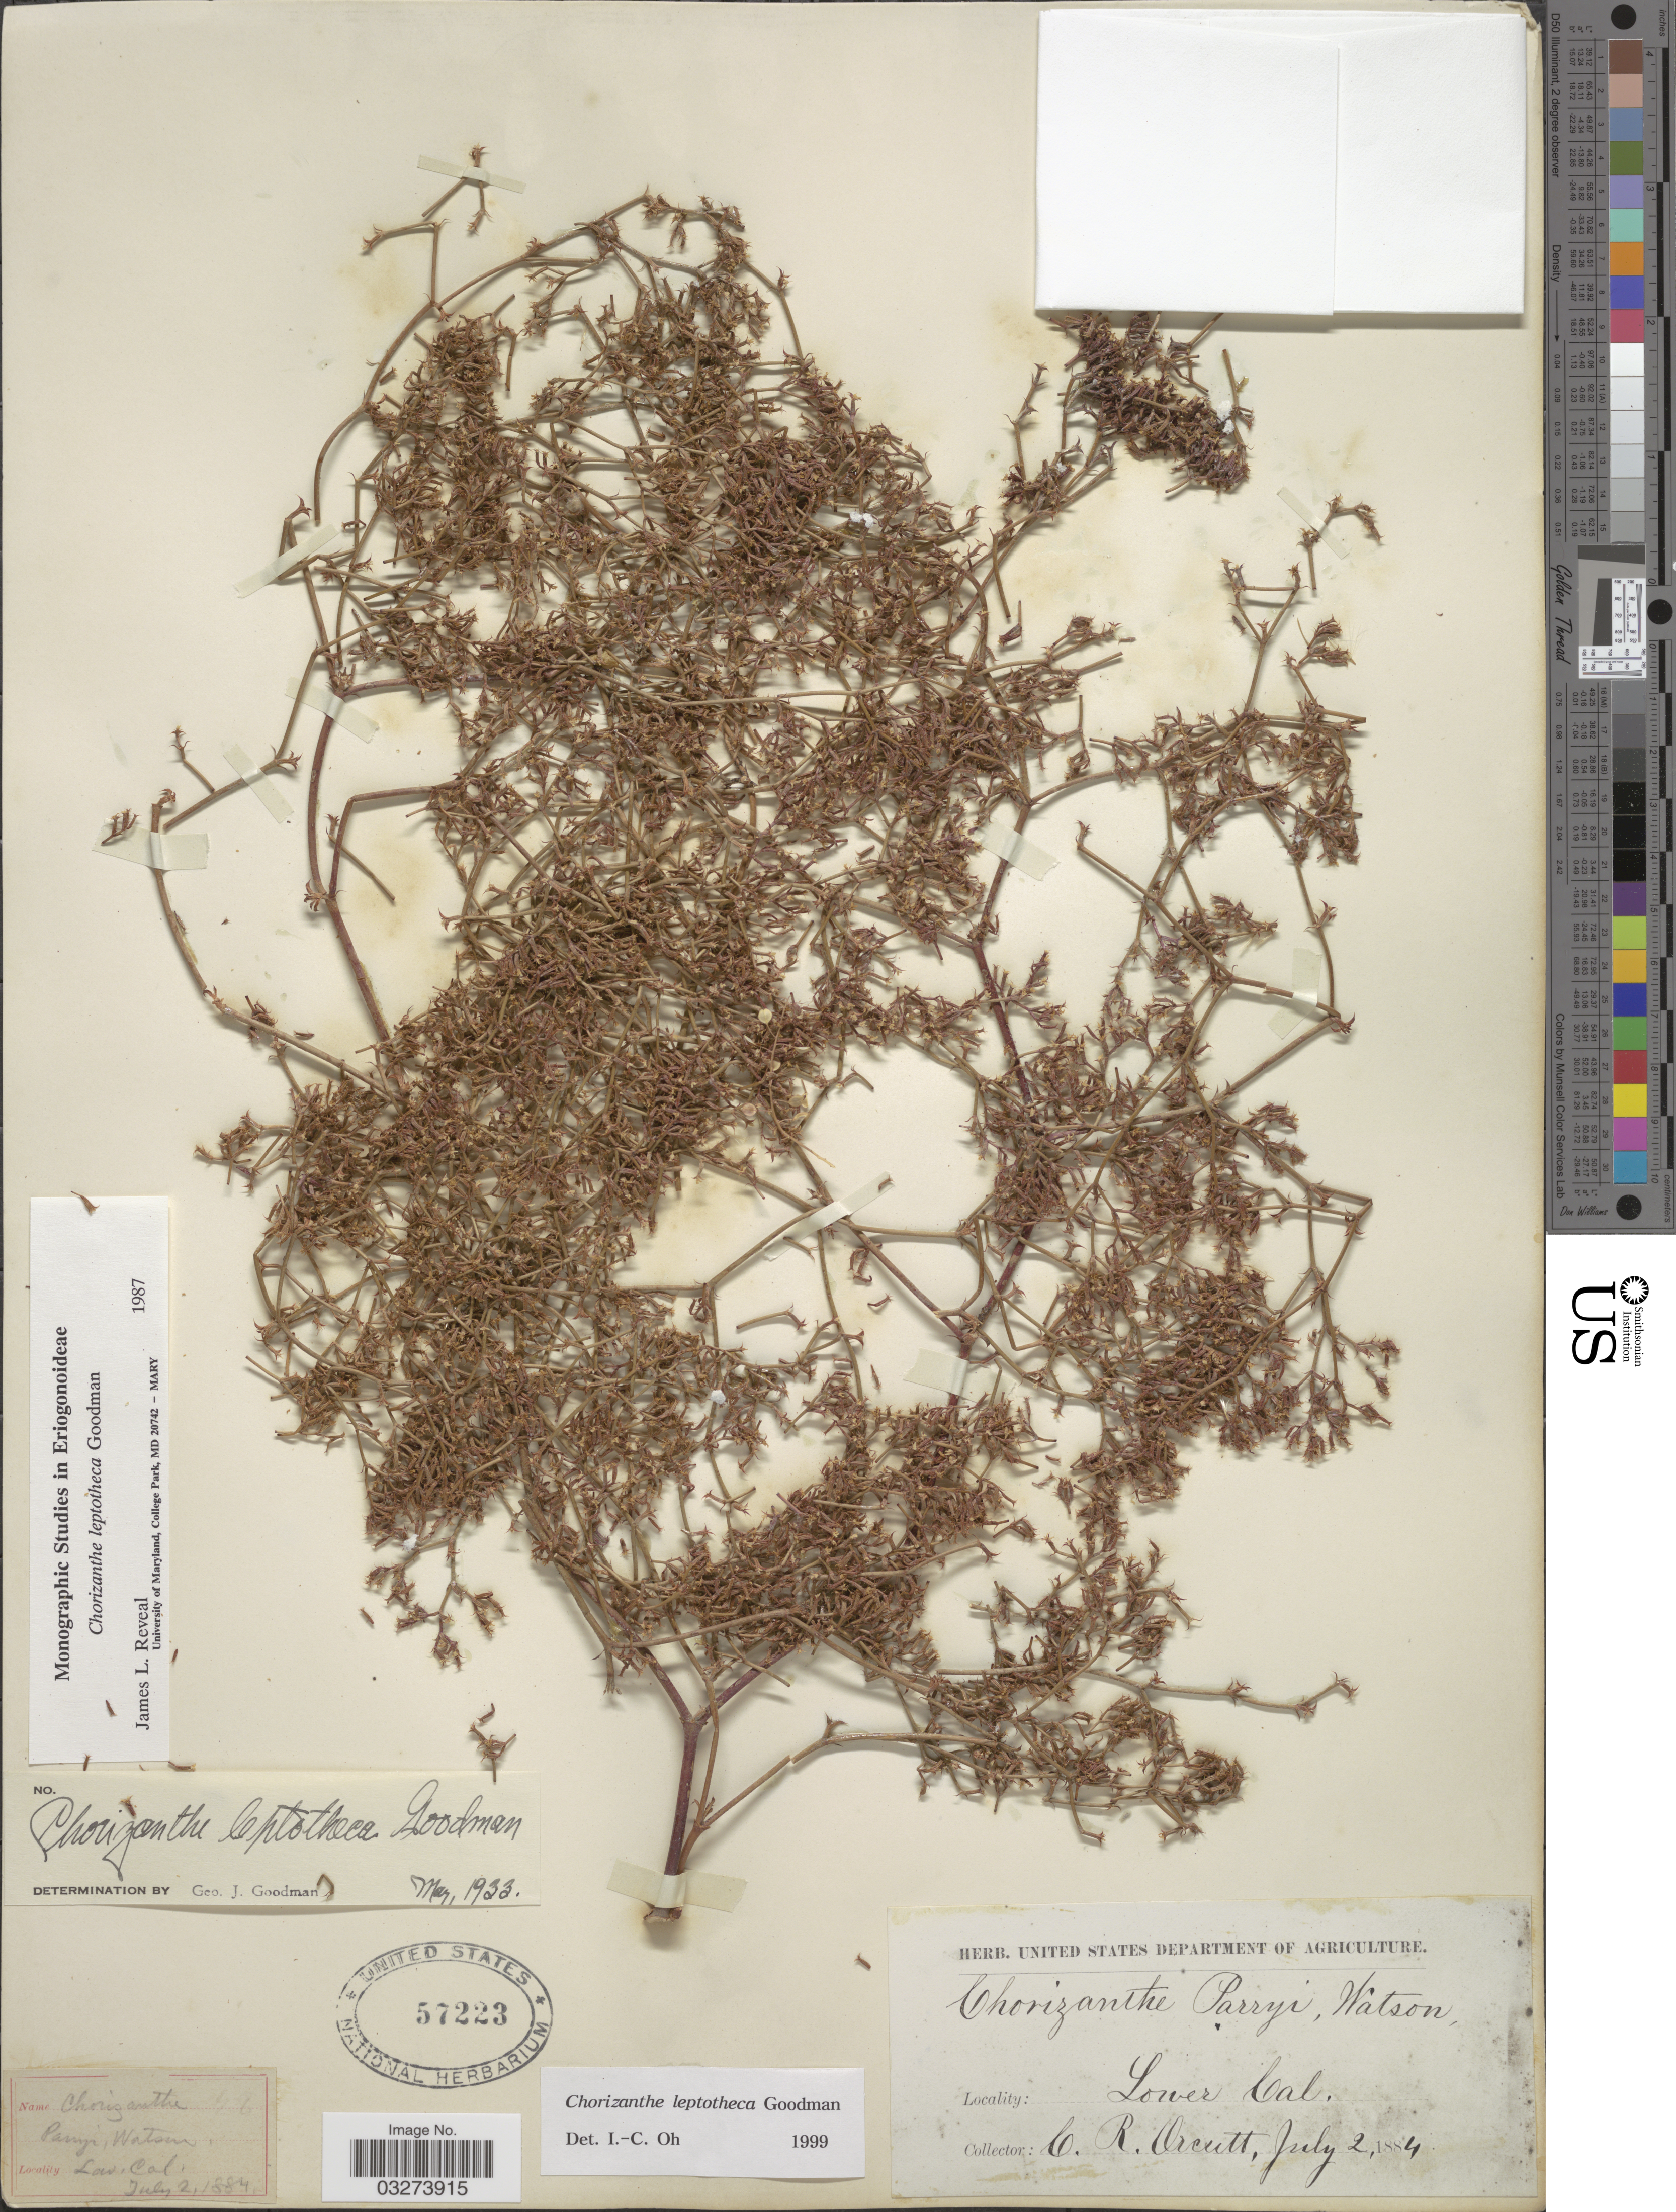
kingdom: Plantae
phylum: Tracheophyta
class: Magnoliopsida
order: Caryophyllales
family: Polygonaceae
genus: Chorizanthe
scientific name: Chorizanthe leptotheca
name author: Goodman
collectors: C. R. Orcutt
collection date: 1884-07-01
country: Mexico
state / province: Baja California Norte / Baja California Sur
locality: Lower Cal.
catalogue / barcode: US 57223